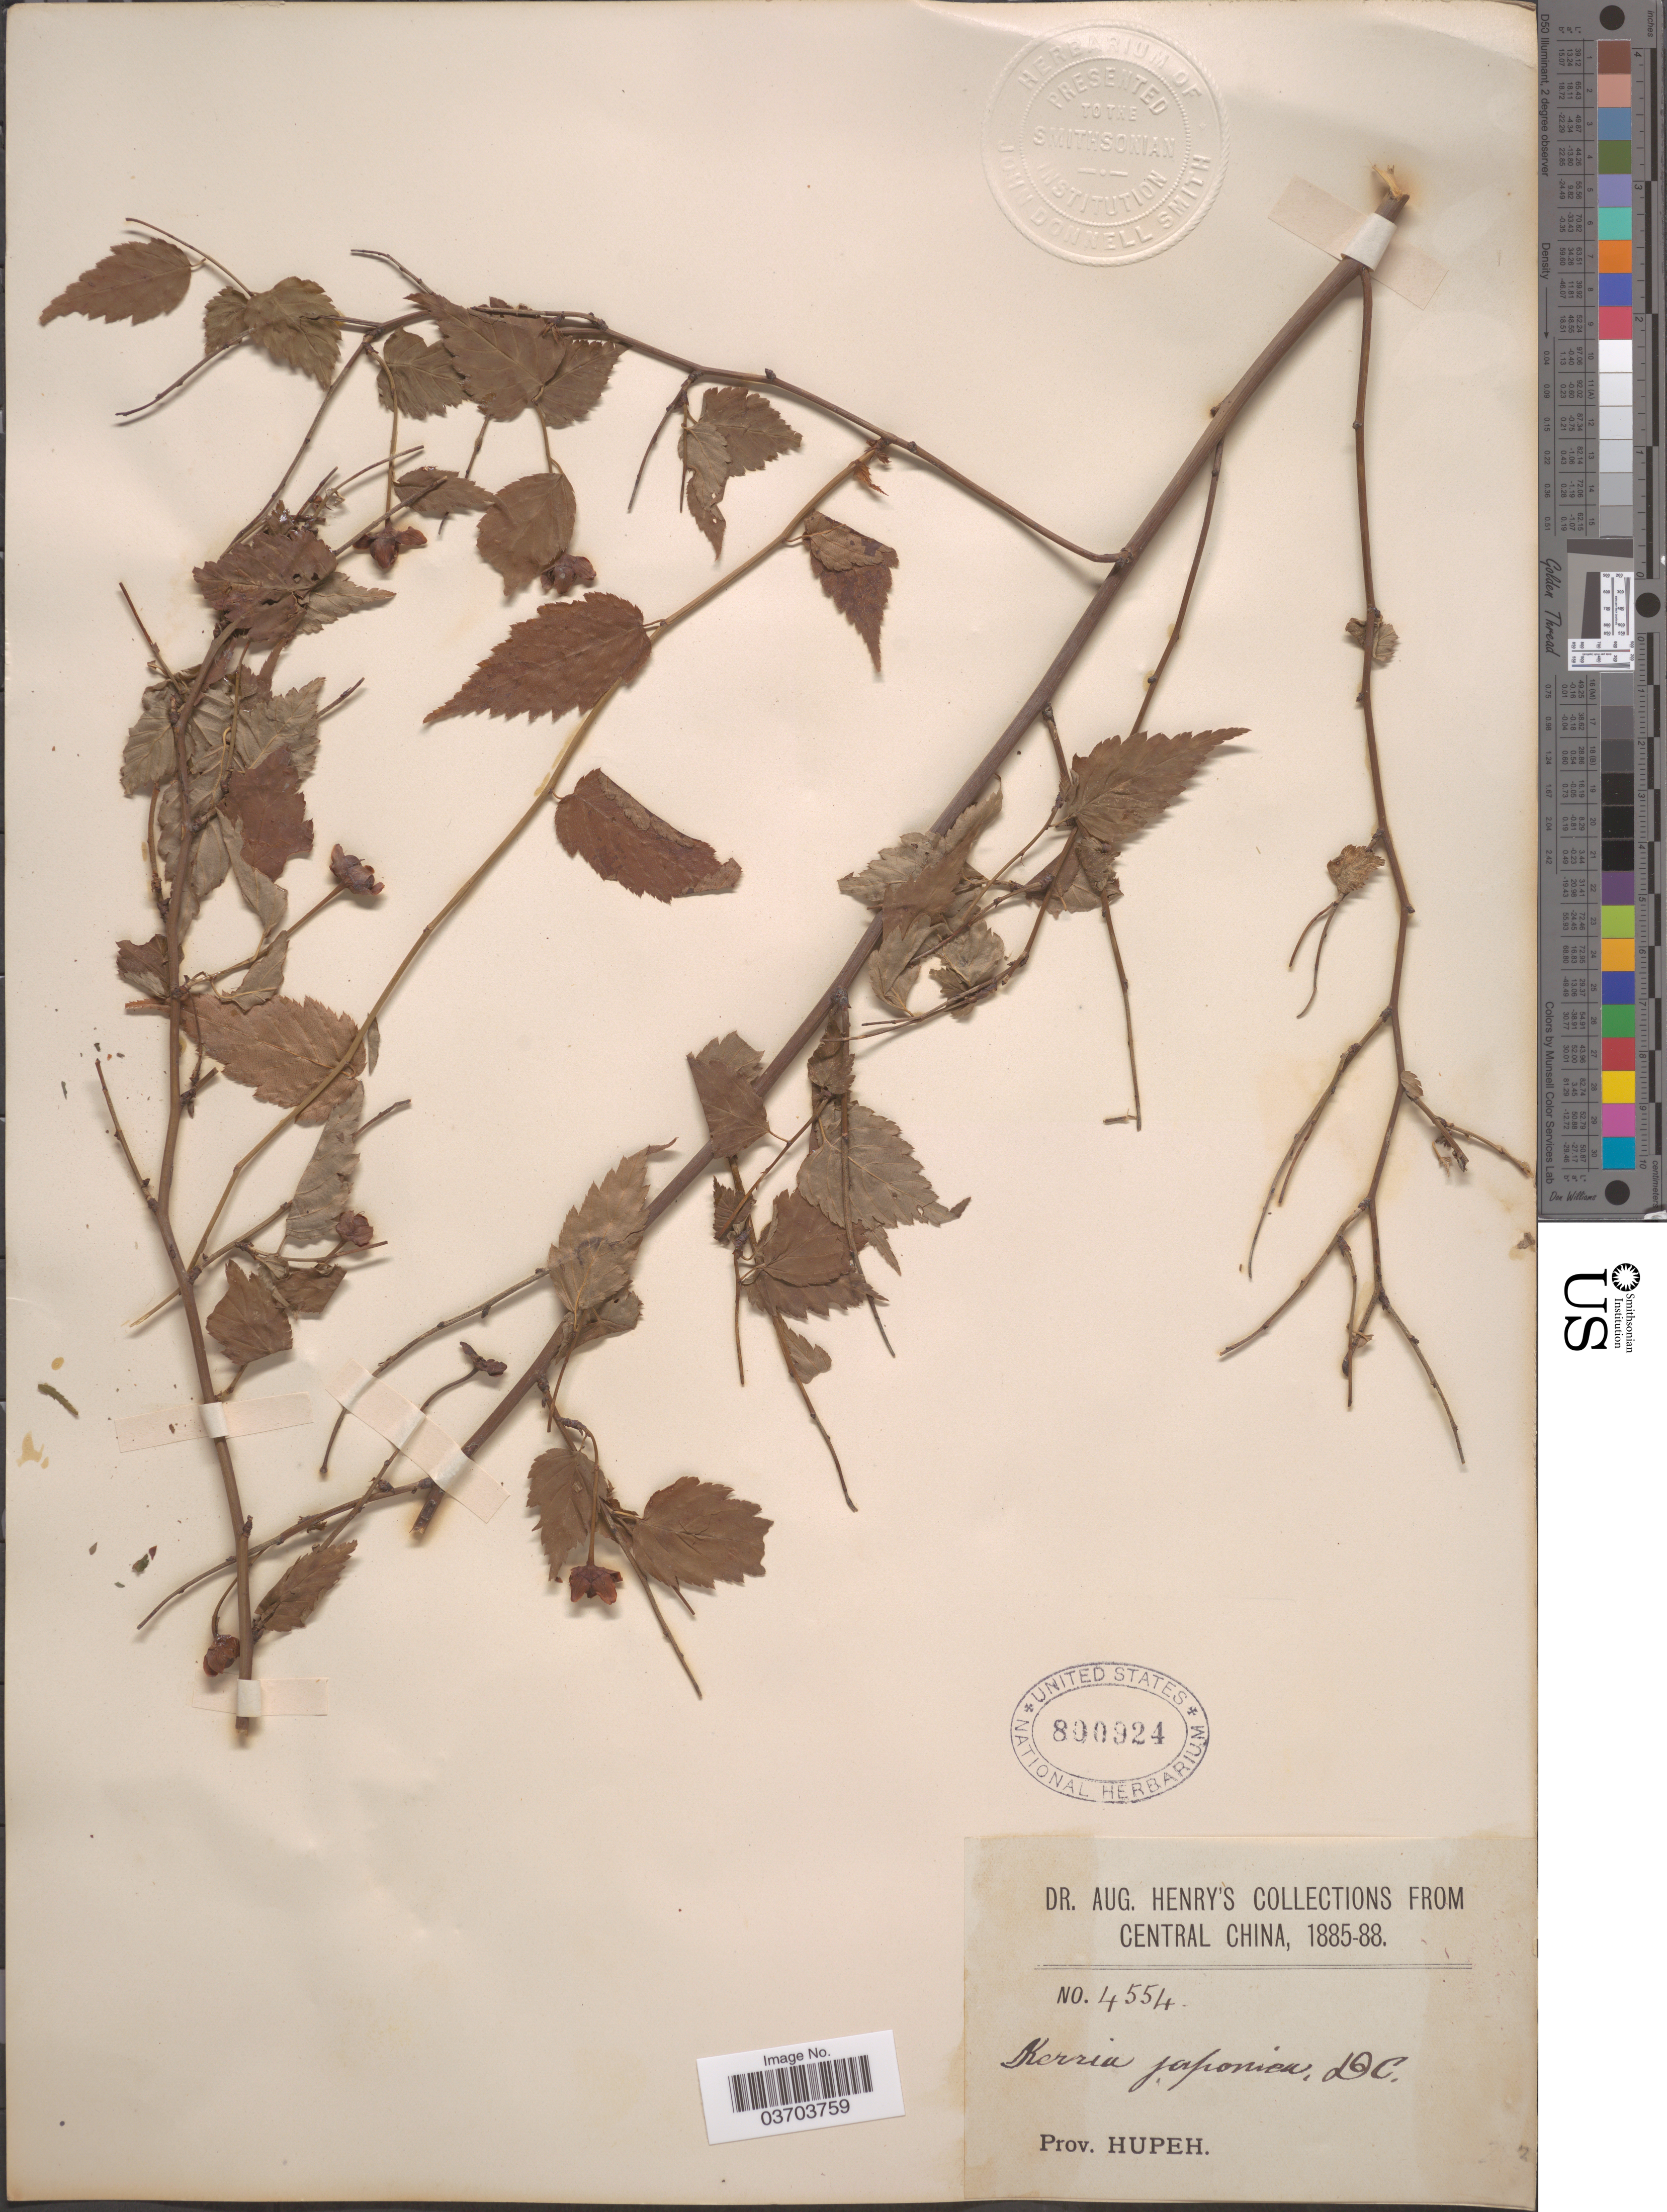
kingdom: Plantae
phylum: Tracheophyta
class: Magnoliopsida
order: Rosales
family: Rosaceae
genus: Kerria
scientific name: Kerria japonica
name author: (L.) DC.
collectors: A. Henry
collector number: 4554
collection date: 1885/1888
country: China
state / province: Hubei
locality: Central China. Prov. Hupeh.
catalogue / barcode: US 800924